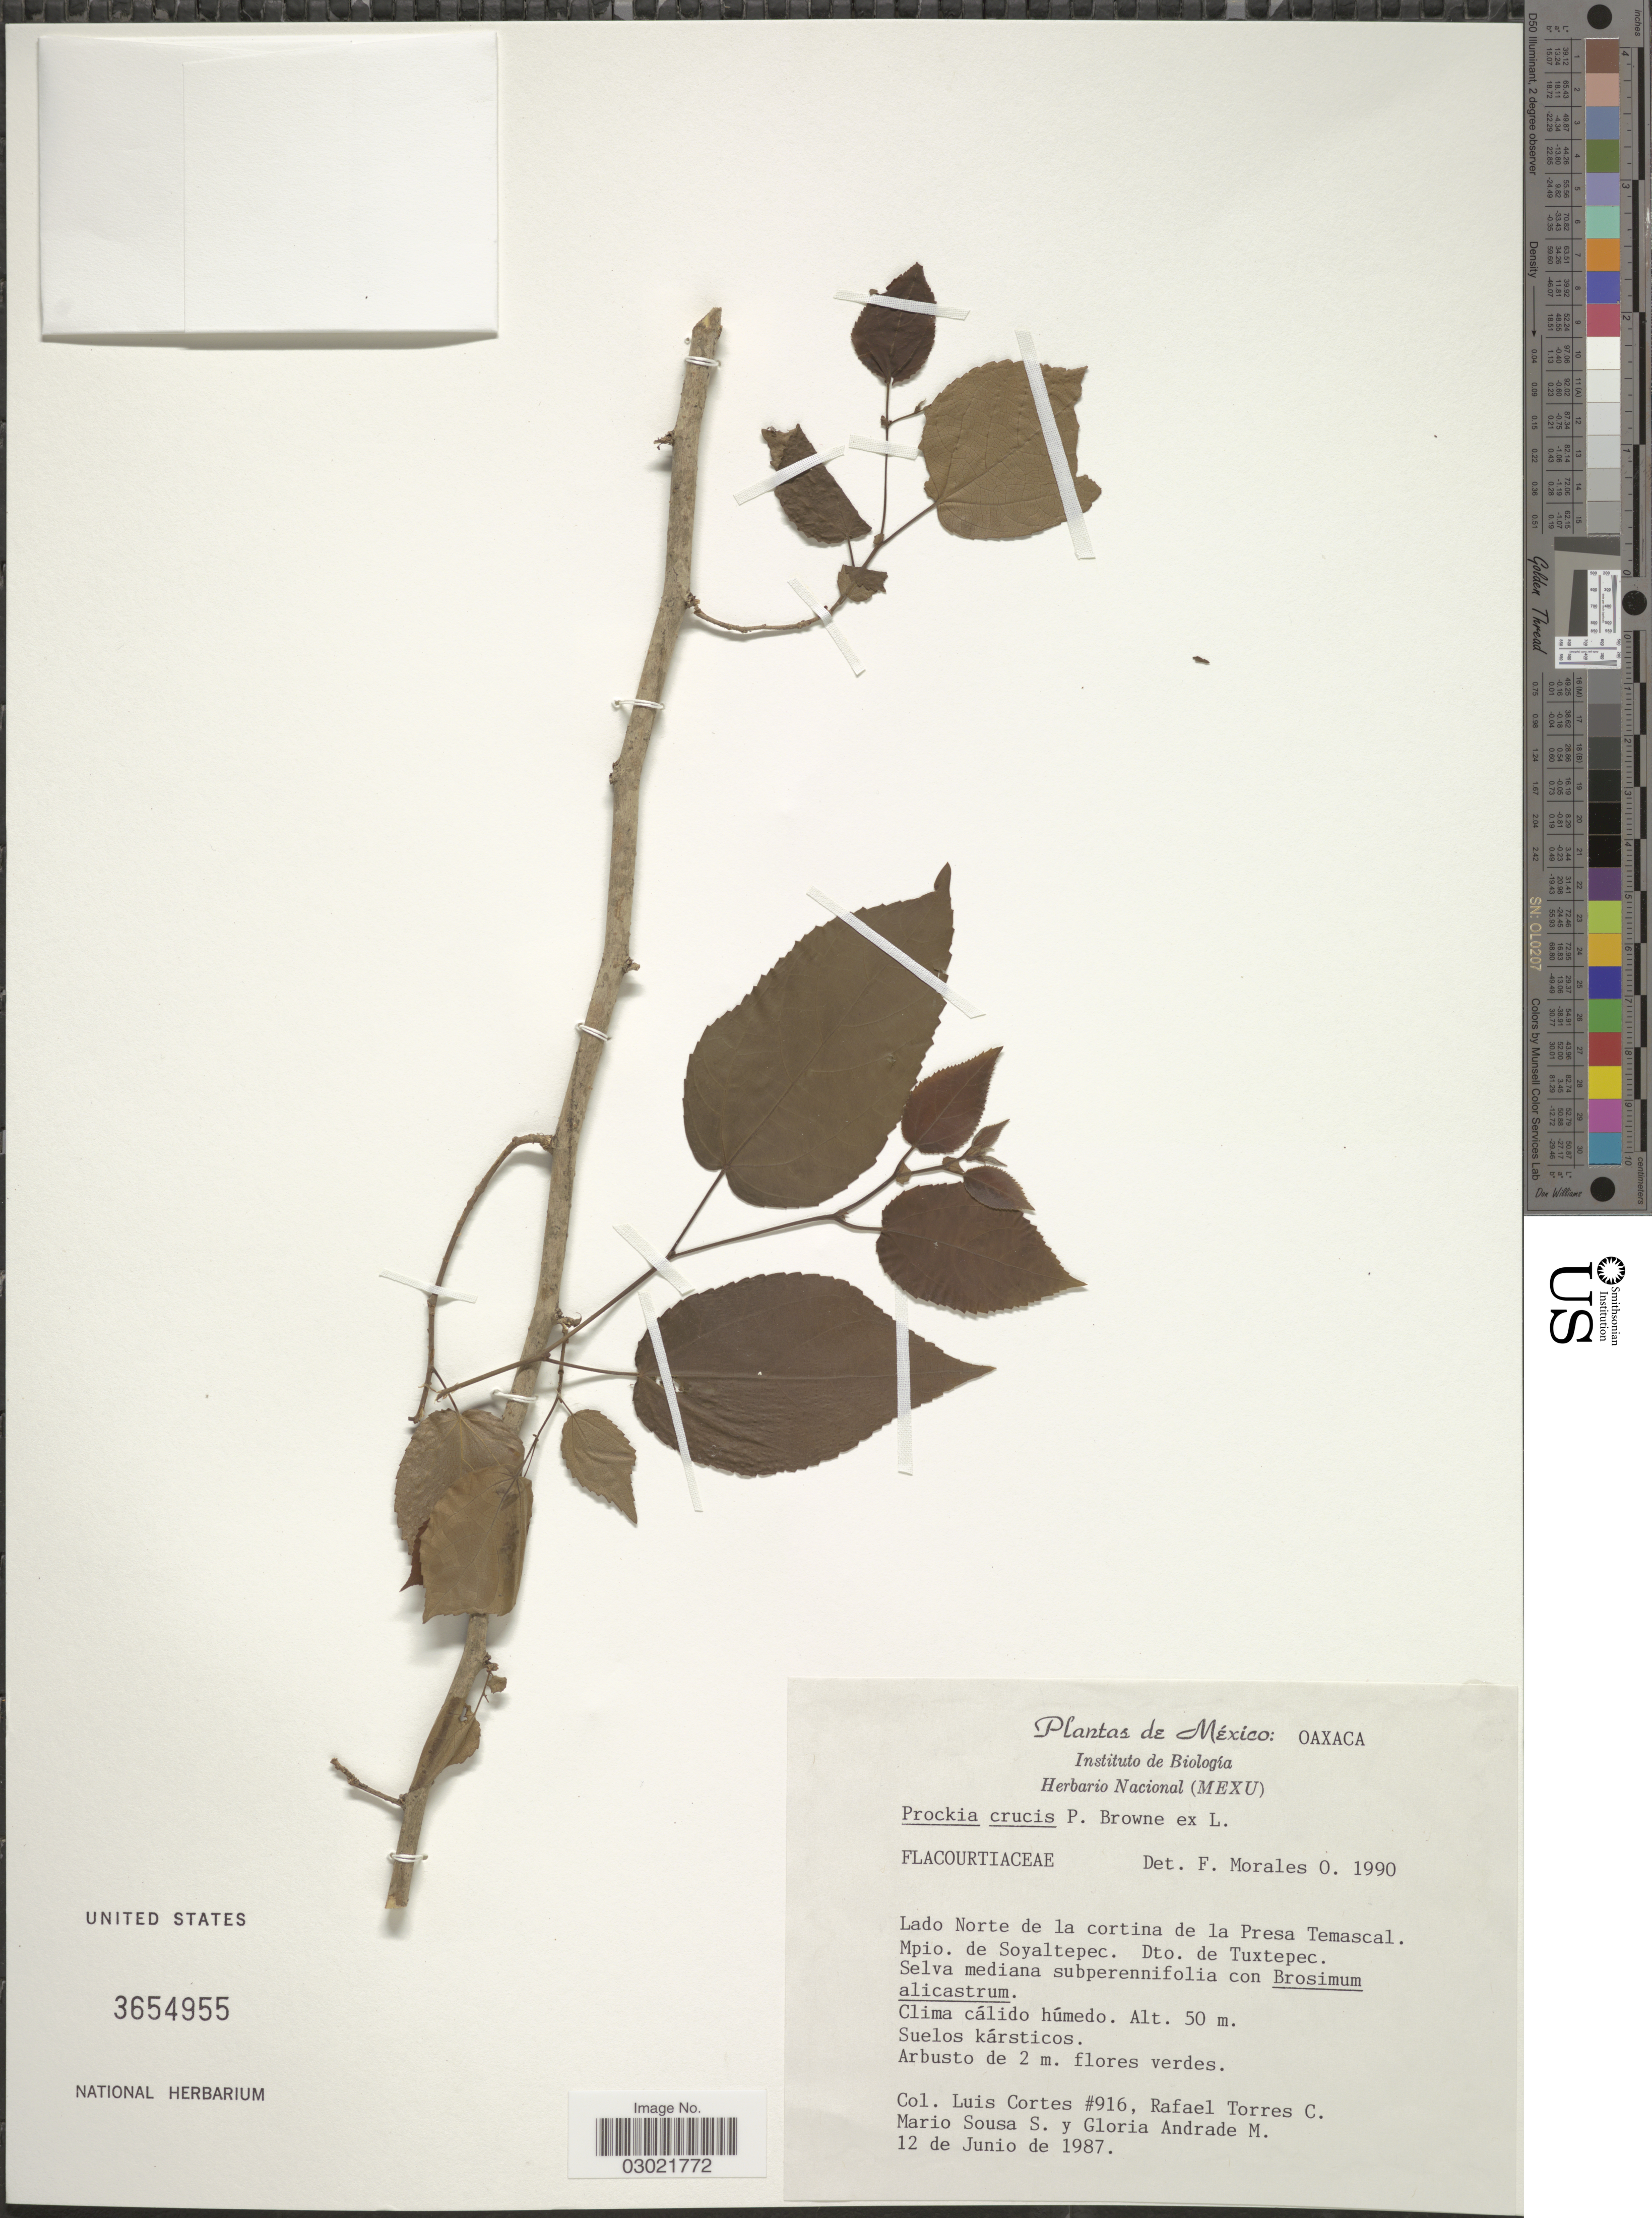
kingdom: Plantae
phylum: Tracheophyta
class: Magnoliopsida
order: Malpighiales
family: Salicaceae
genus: Prockia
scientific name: Prockia crucis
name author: P. Browne ex L.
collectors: L. Cortes, R. Torres C., M. Sousa S. & G. Andrade M.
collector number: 916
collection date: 1987-06-12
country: Mexico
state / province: Oaxaca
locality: Lado Norte de la cortina de la Presa Temascal. Mpio. de Soyaltepec. Dto. de Tuxtepec.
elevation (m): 50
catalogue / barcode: US 3654955